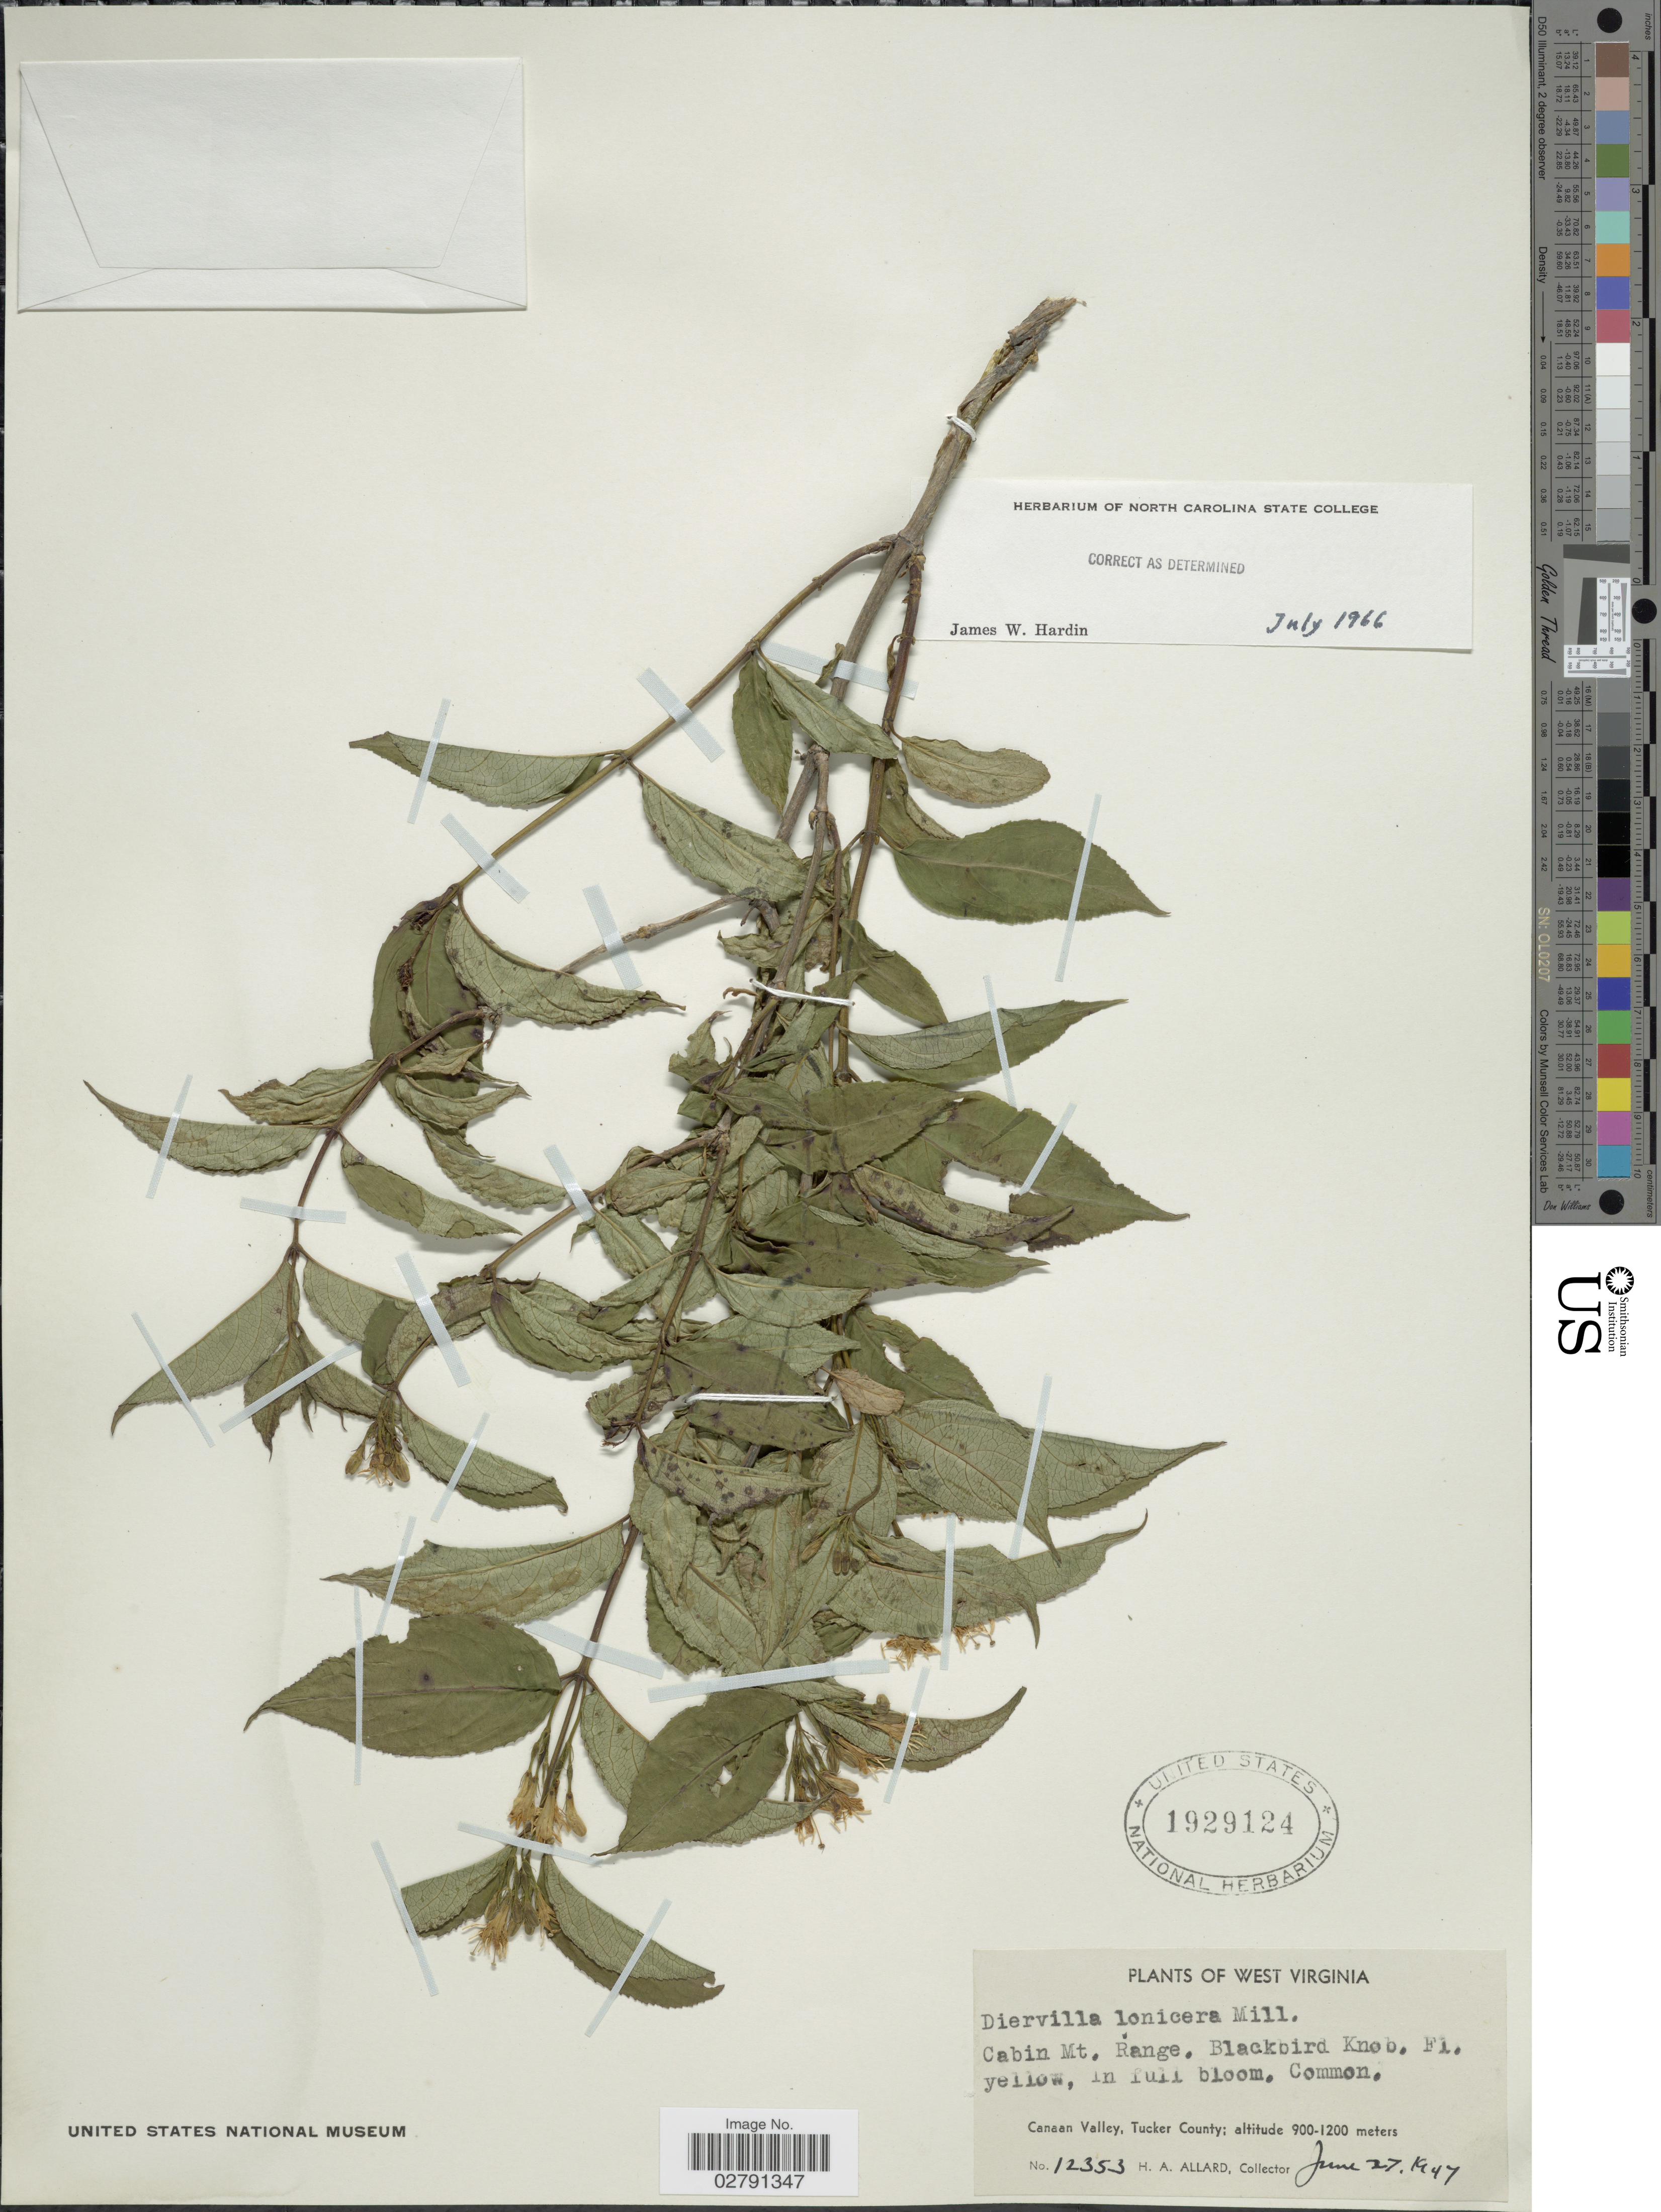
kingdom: Plantae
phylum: Tracheophyta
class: Magnoliopsida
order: Dipsacales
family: Caprifoliaceae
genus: Diervilla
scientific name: Diervilla lonicera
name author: Mill.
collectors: H. A. Allard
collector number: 12353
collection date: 1947-06-27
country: United States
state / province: West Virginia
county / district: Tucker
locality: Cabin Mt. Range. Blackbird Knob. Canaan Valley, Tucker County.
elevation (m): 900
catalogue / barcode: US 1929124